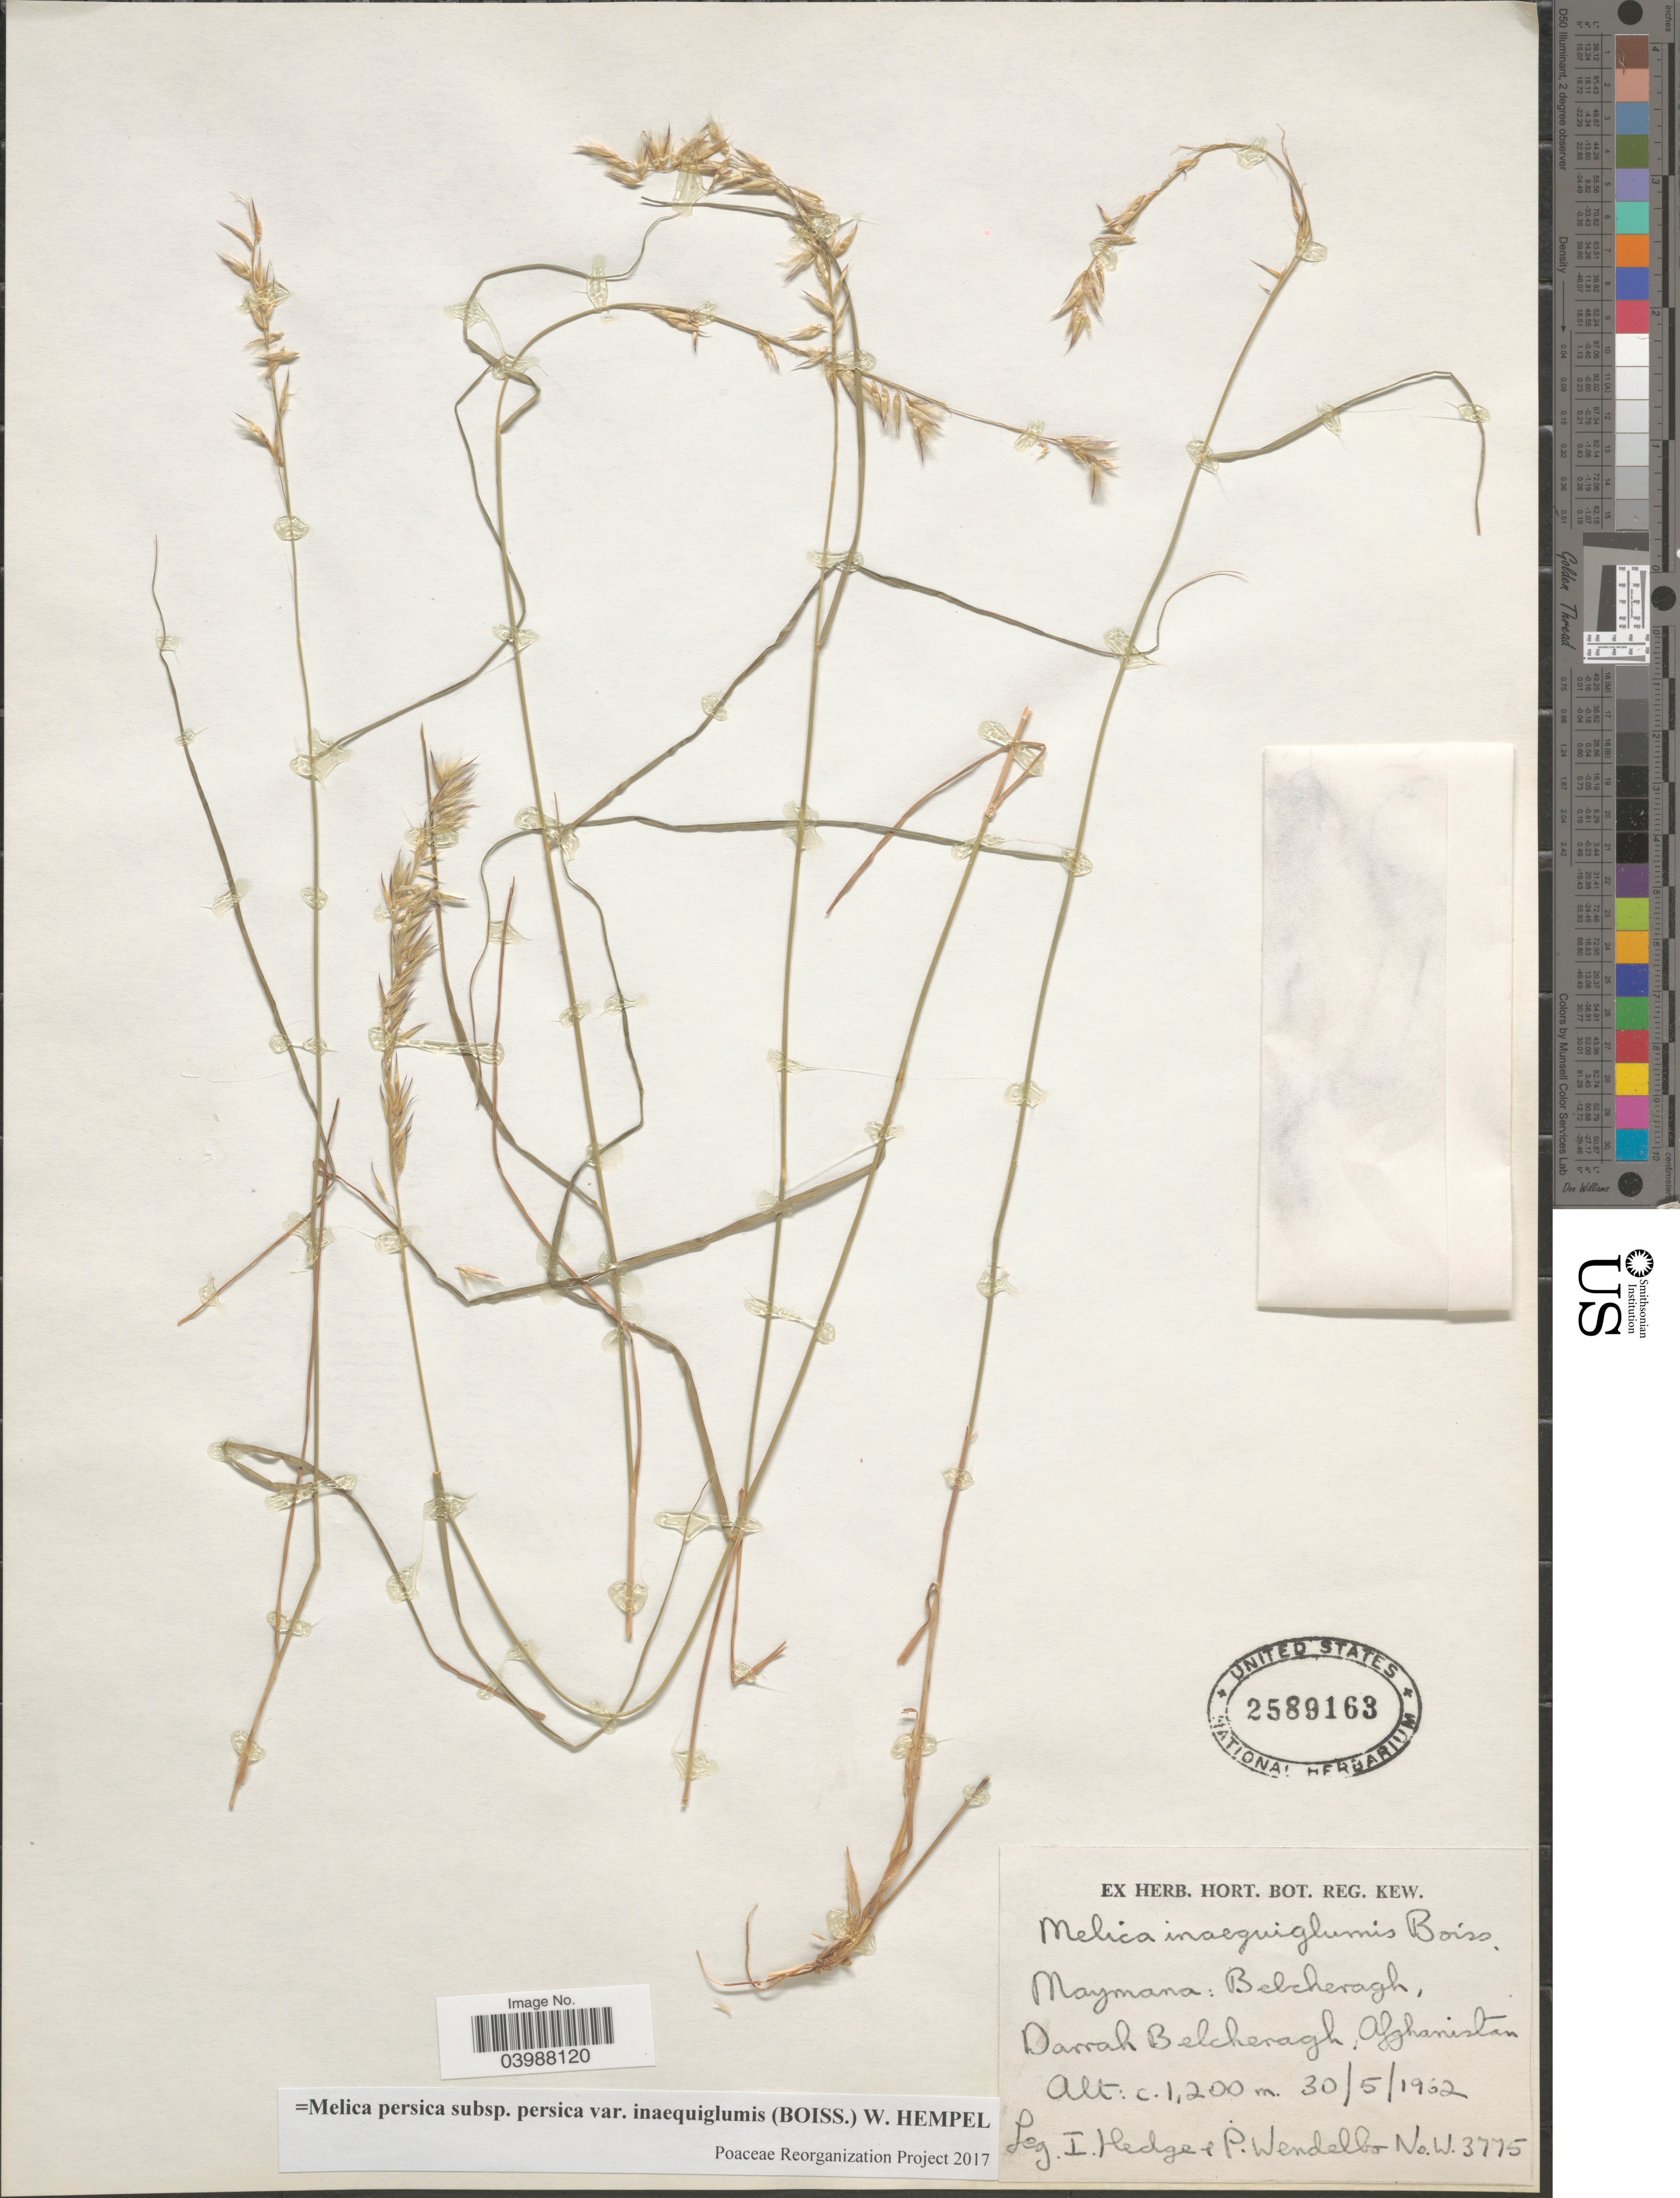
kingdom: Plantae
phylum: Tracheophyta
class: Liliopsida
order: Poales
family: Poaceae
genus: Melica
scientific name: Melica persica subsp. persica var. inaequiglumis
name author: (Boiss) W. Hempel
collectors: I. Hedge & P. Wendelbo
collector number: W3775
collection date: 1962-05-30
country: Afghanistan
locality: Maymana: Belcheragh, Darrah Belcheragh.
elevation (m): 1200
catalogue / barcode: US 2589163